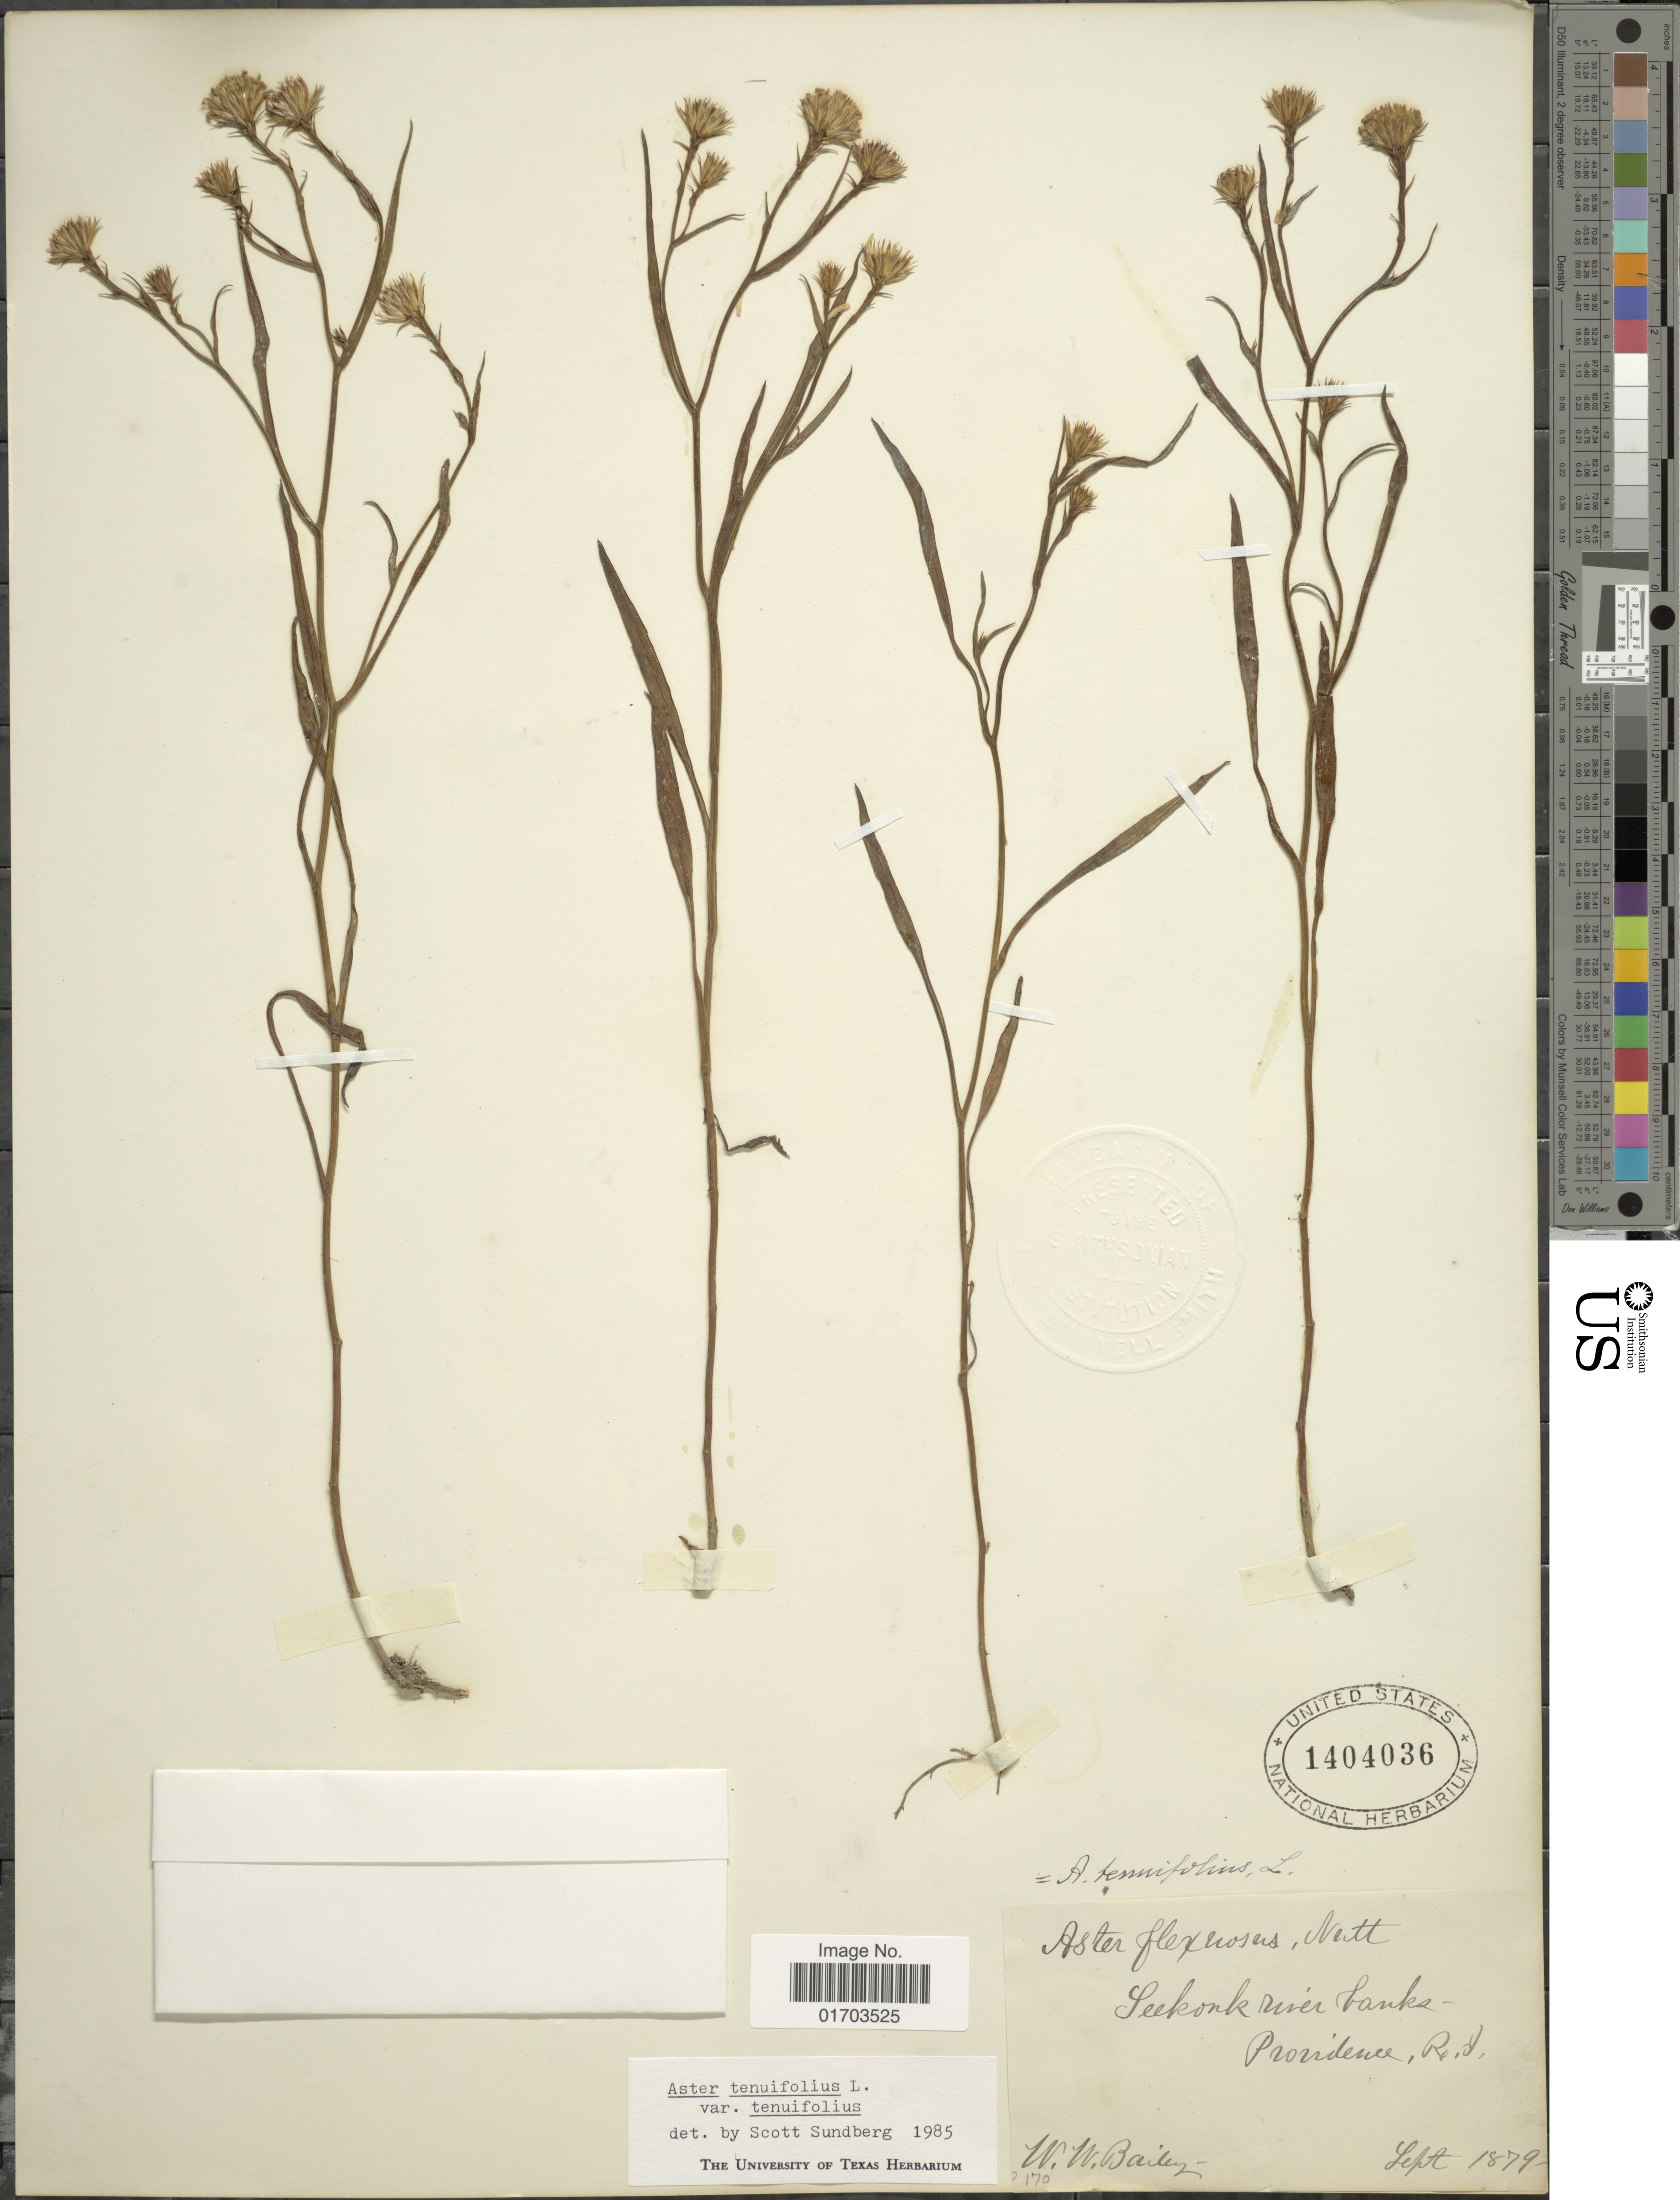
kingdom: Plantae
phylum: Tracheophyta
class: Magnoliopsida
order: Asterales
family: Asteraceae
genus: Symphyotrichum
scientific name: Symphyotrichum tenuifolium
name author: (L.) G.L. Nesom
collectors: W. W. Bailey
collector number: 170*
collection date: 1879-09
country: United States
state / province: Rhode Island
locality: Seekonk river banks, Providence.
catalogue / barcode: US 1404036